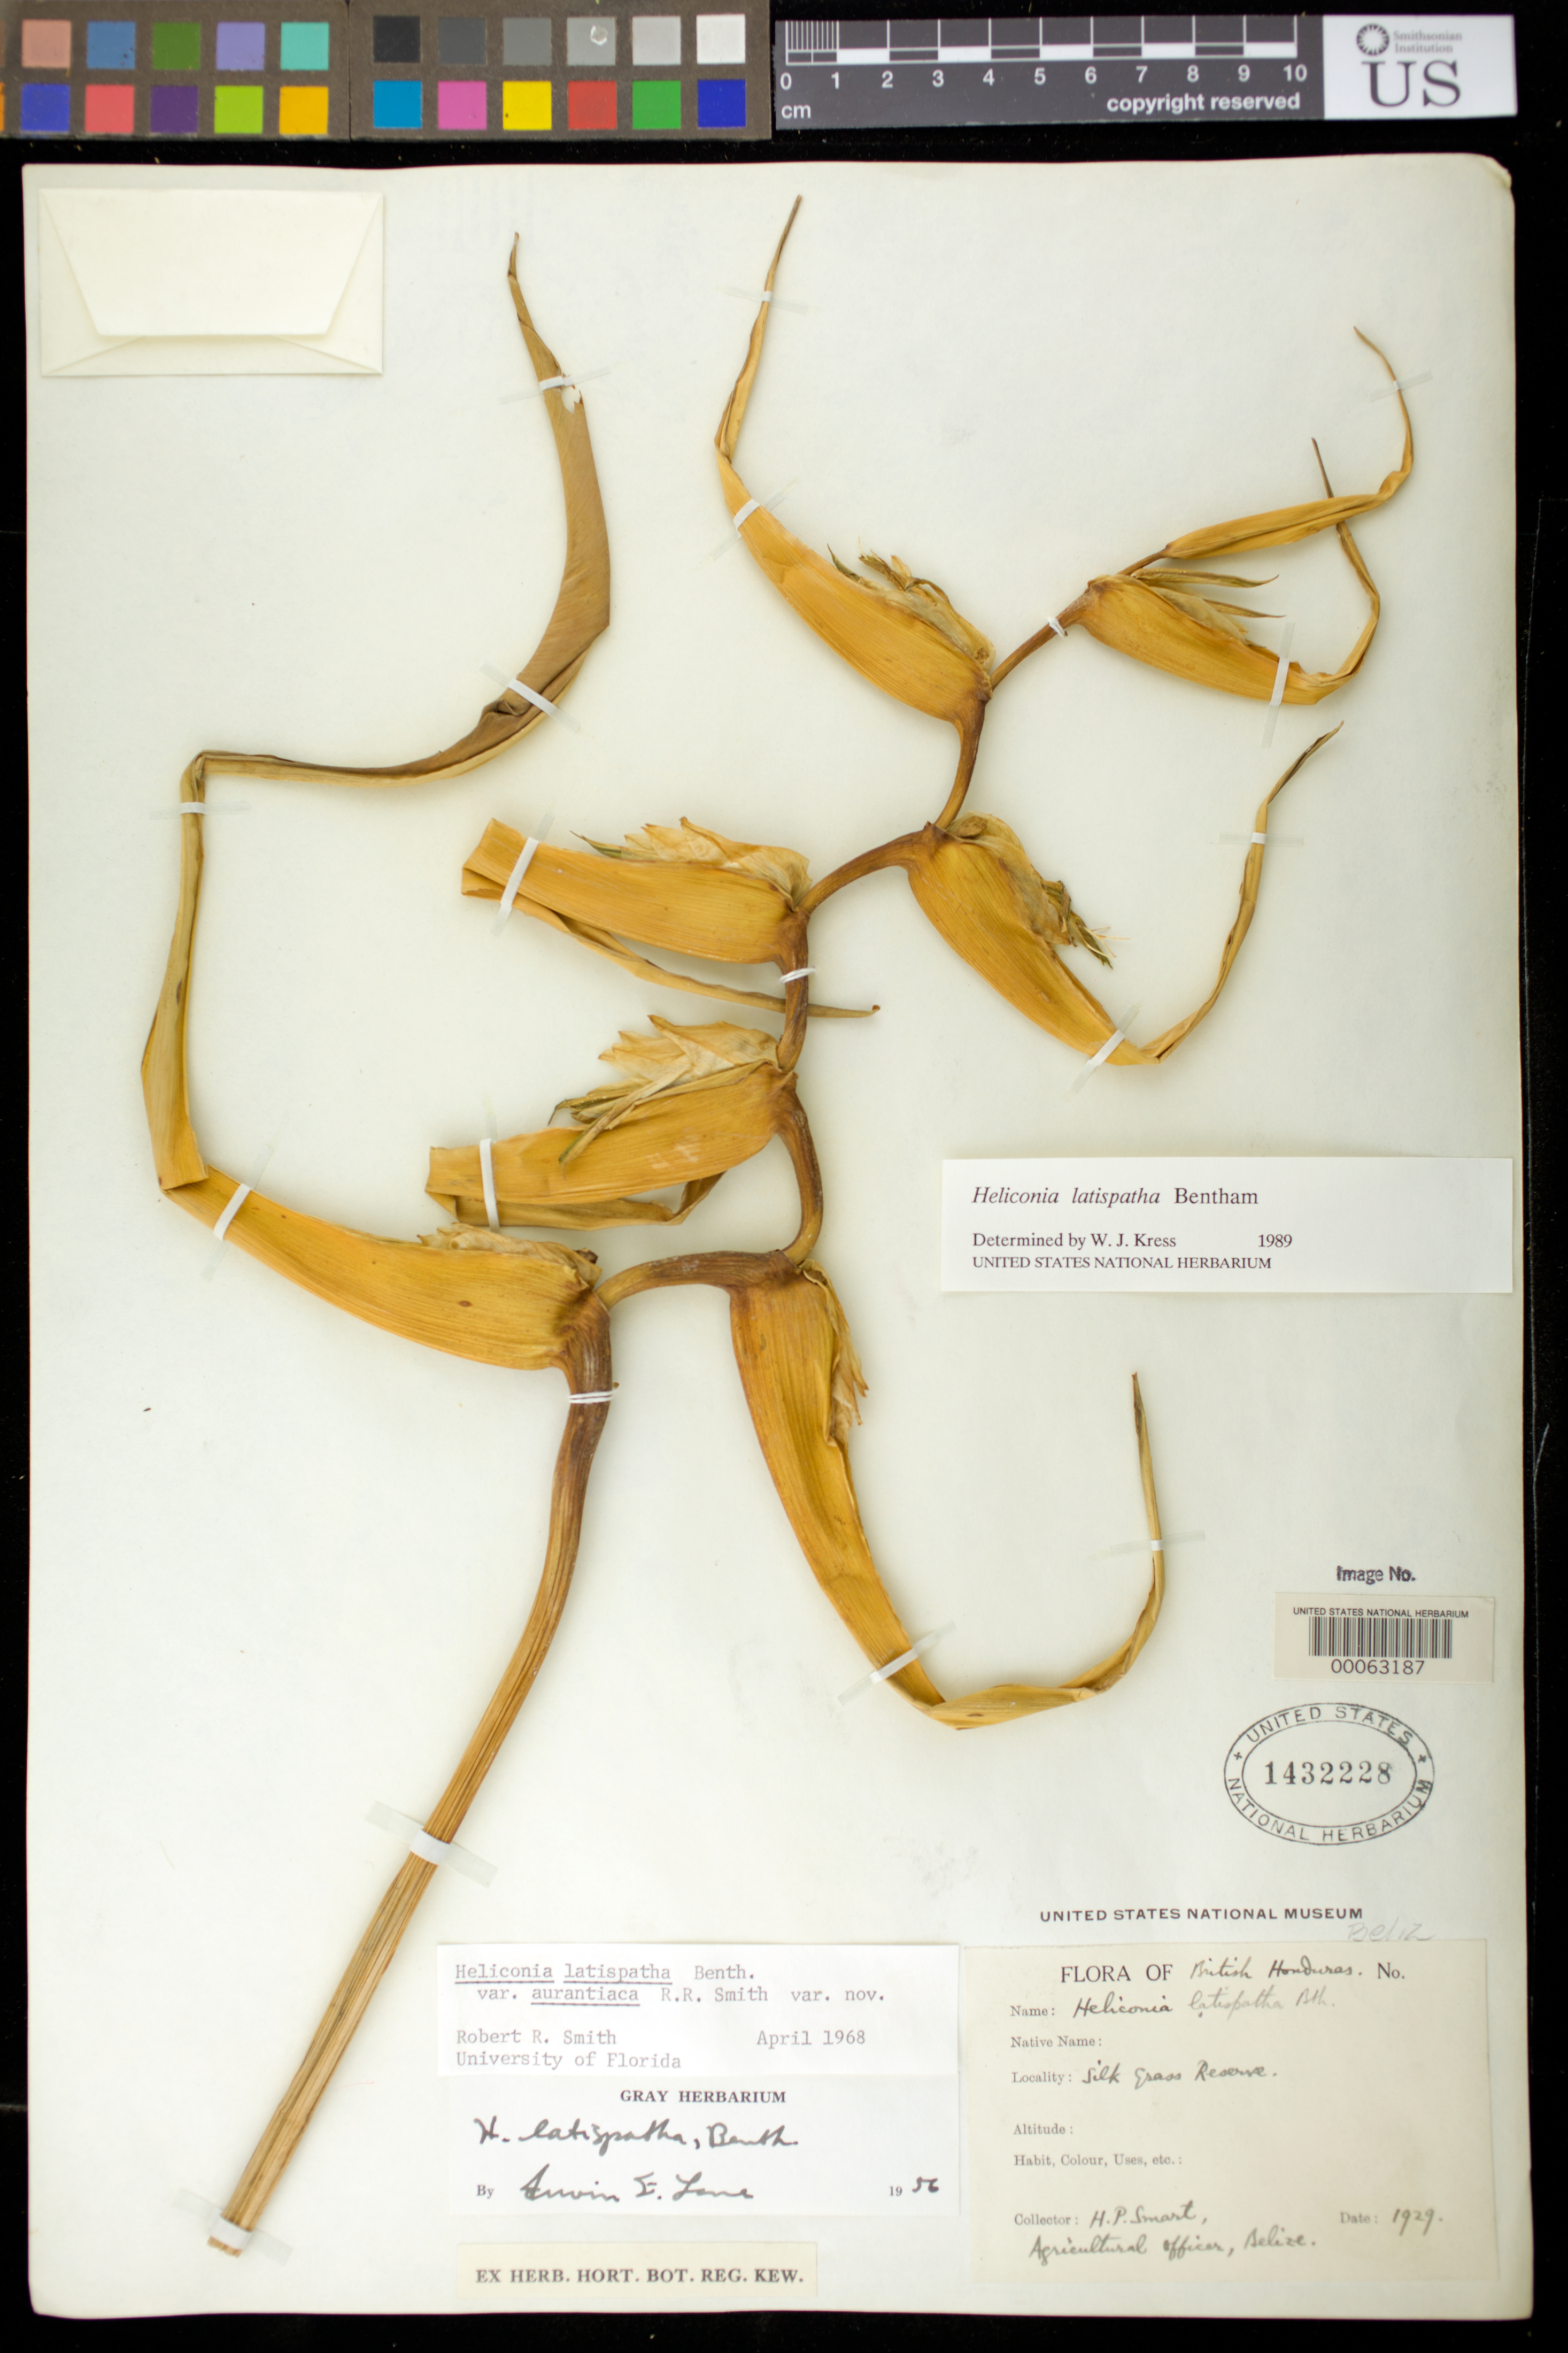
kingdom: Plantae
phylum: Tracheophyta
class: Liliopsida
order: Zingiberales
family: Heliconiaceae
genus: Heliconia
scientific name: Heliconia latispatha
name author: Benth.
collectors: H. Smart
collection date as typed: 1929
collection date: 1929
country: Belize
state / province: Stann Creek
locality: Silk Grass Res.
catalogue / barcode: US 1432228